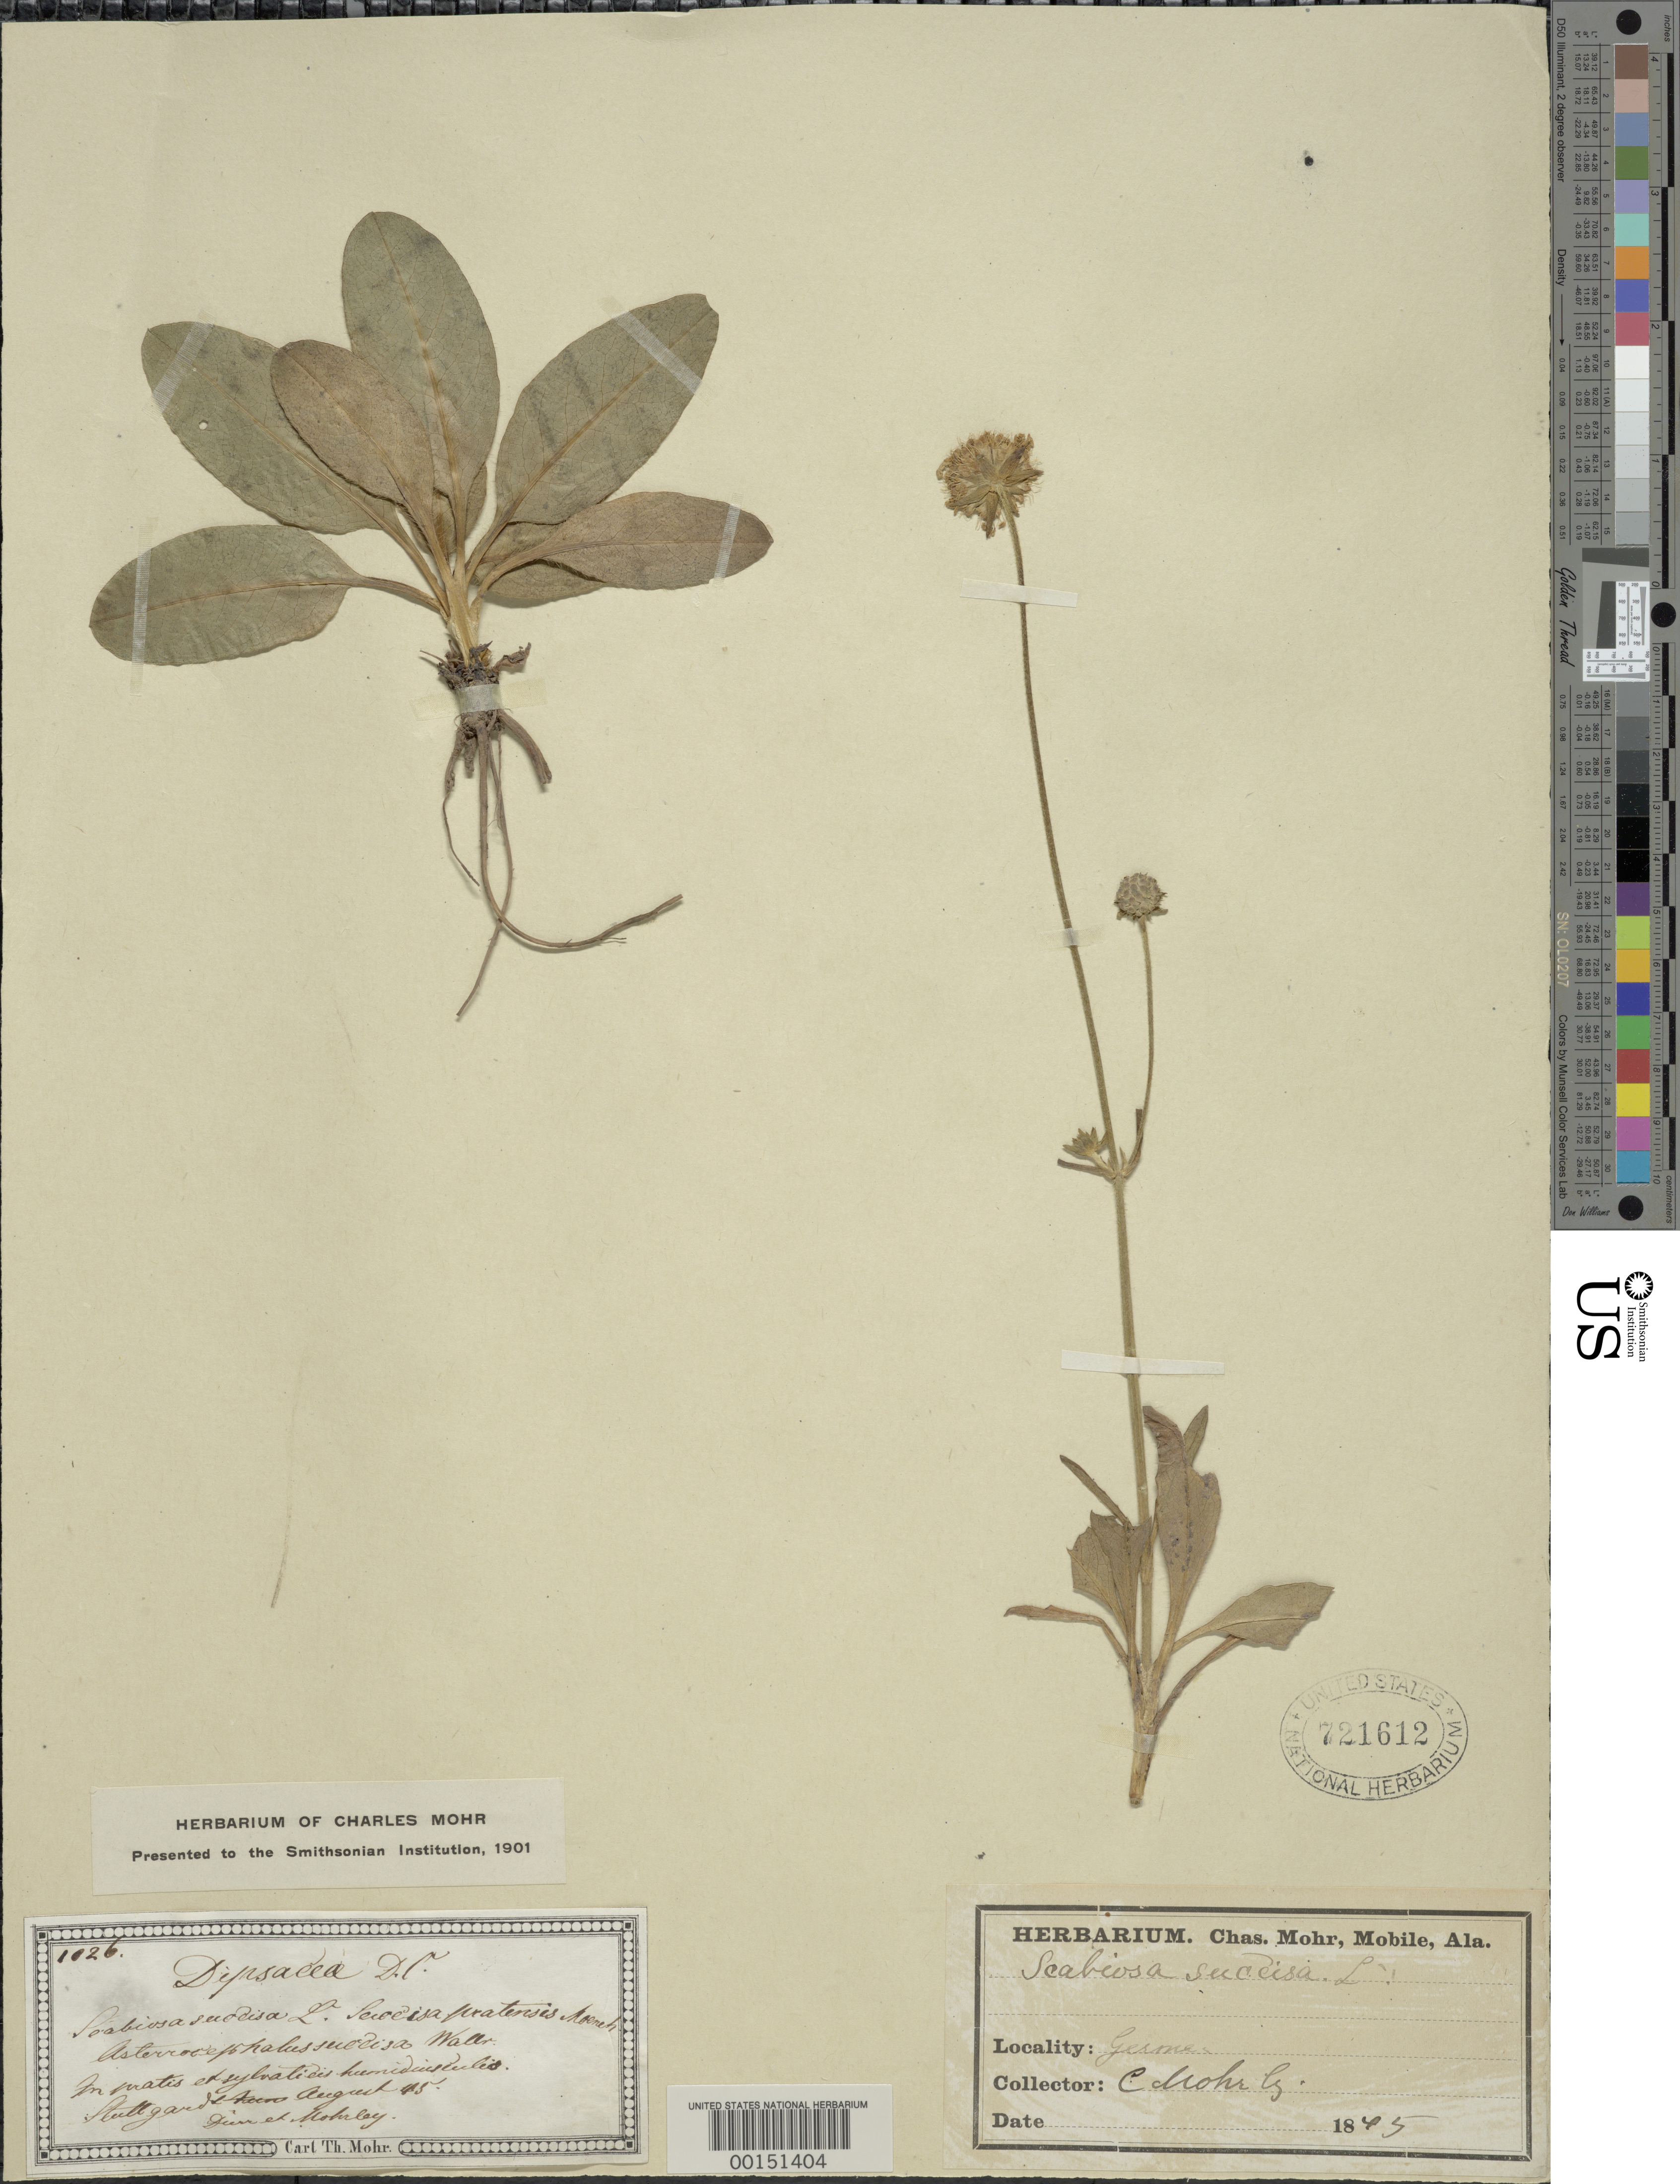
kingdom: Plantae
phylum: Tracheophyta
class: Magnoliopsida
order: Dipsacales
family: Caprifoliaceae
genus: Scabiosa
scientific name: Scabiosa succisa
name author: L.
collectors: C. T. Mohr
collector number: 1026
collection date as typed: Aug 1845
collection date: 1845-08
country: Germany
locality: Stuttgart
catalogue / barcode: US 721612